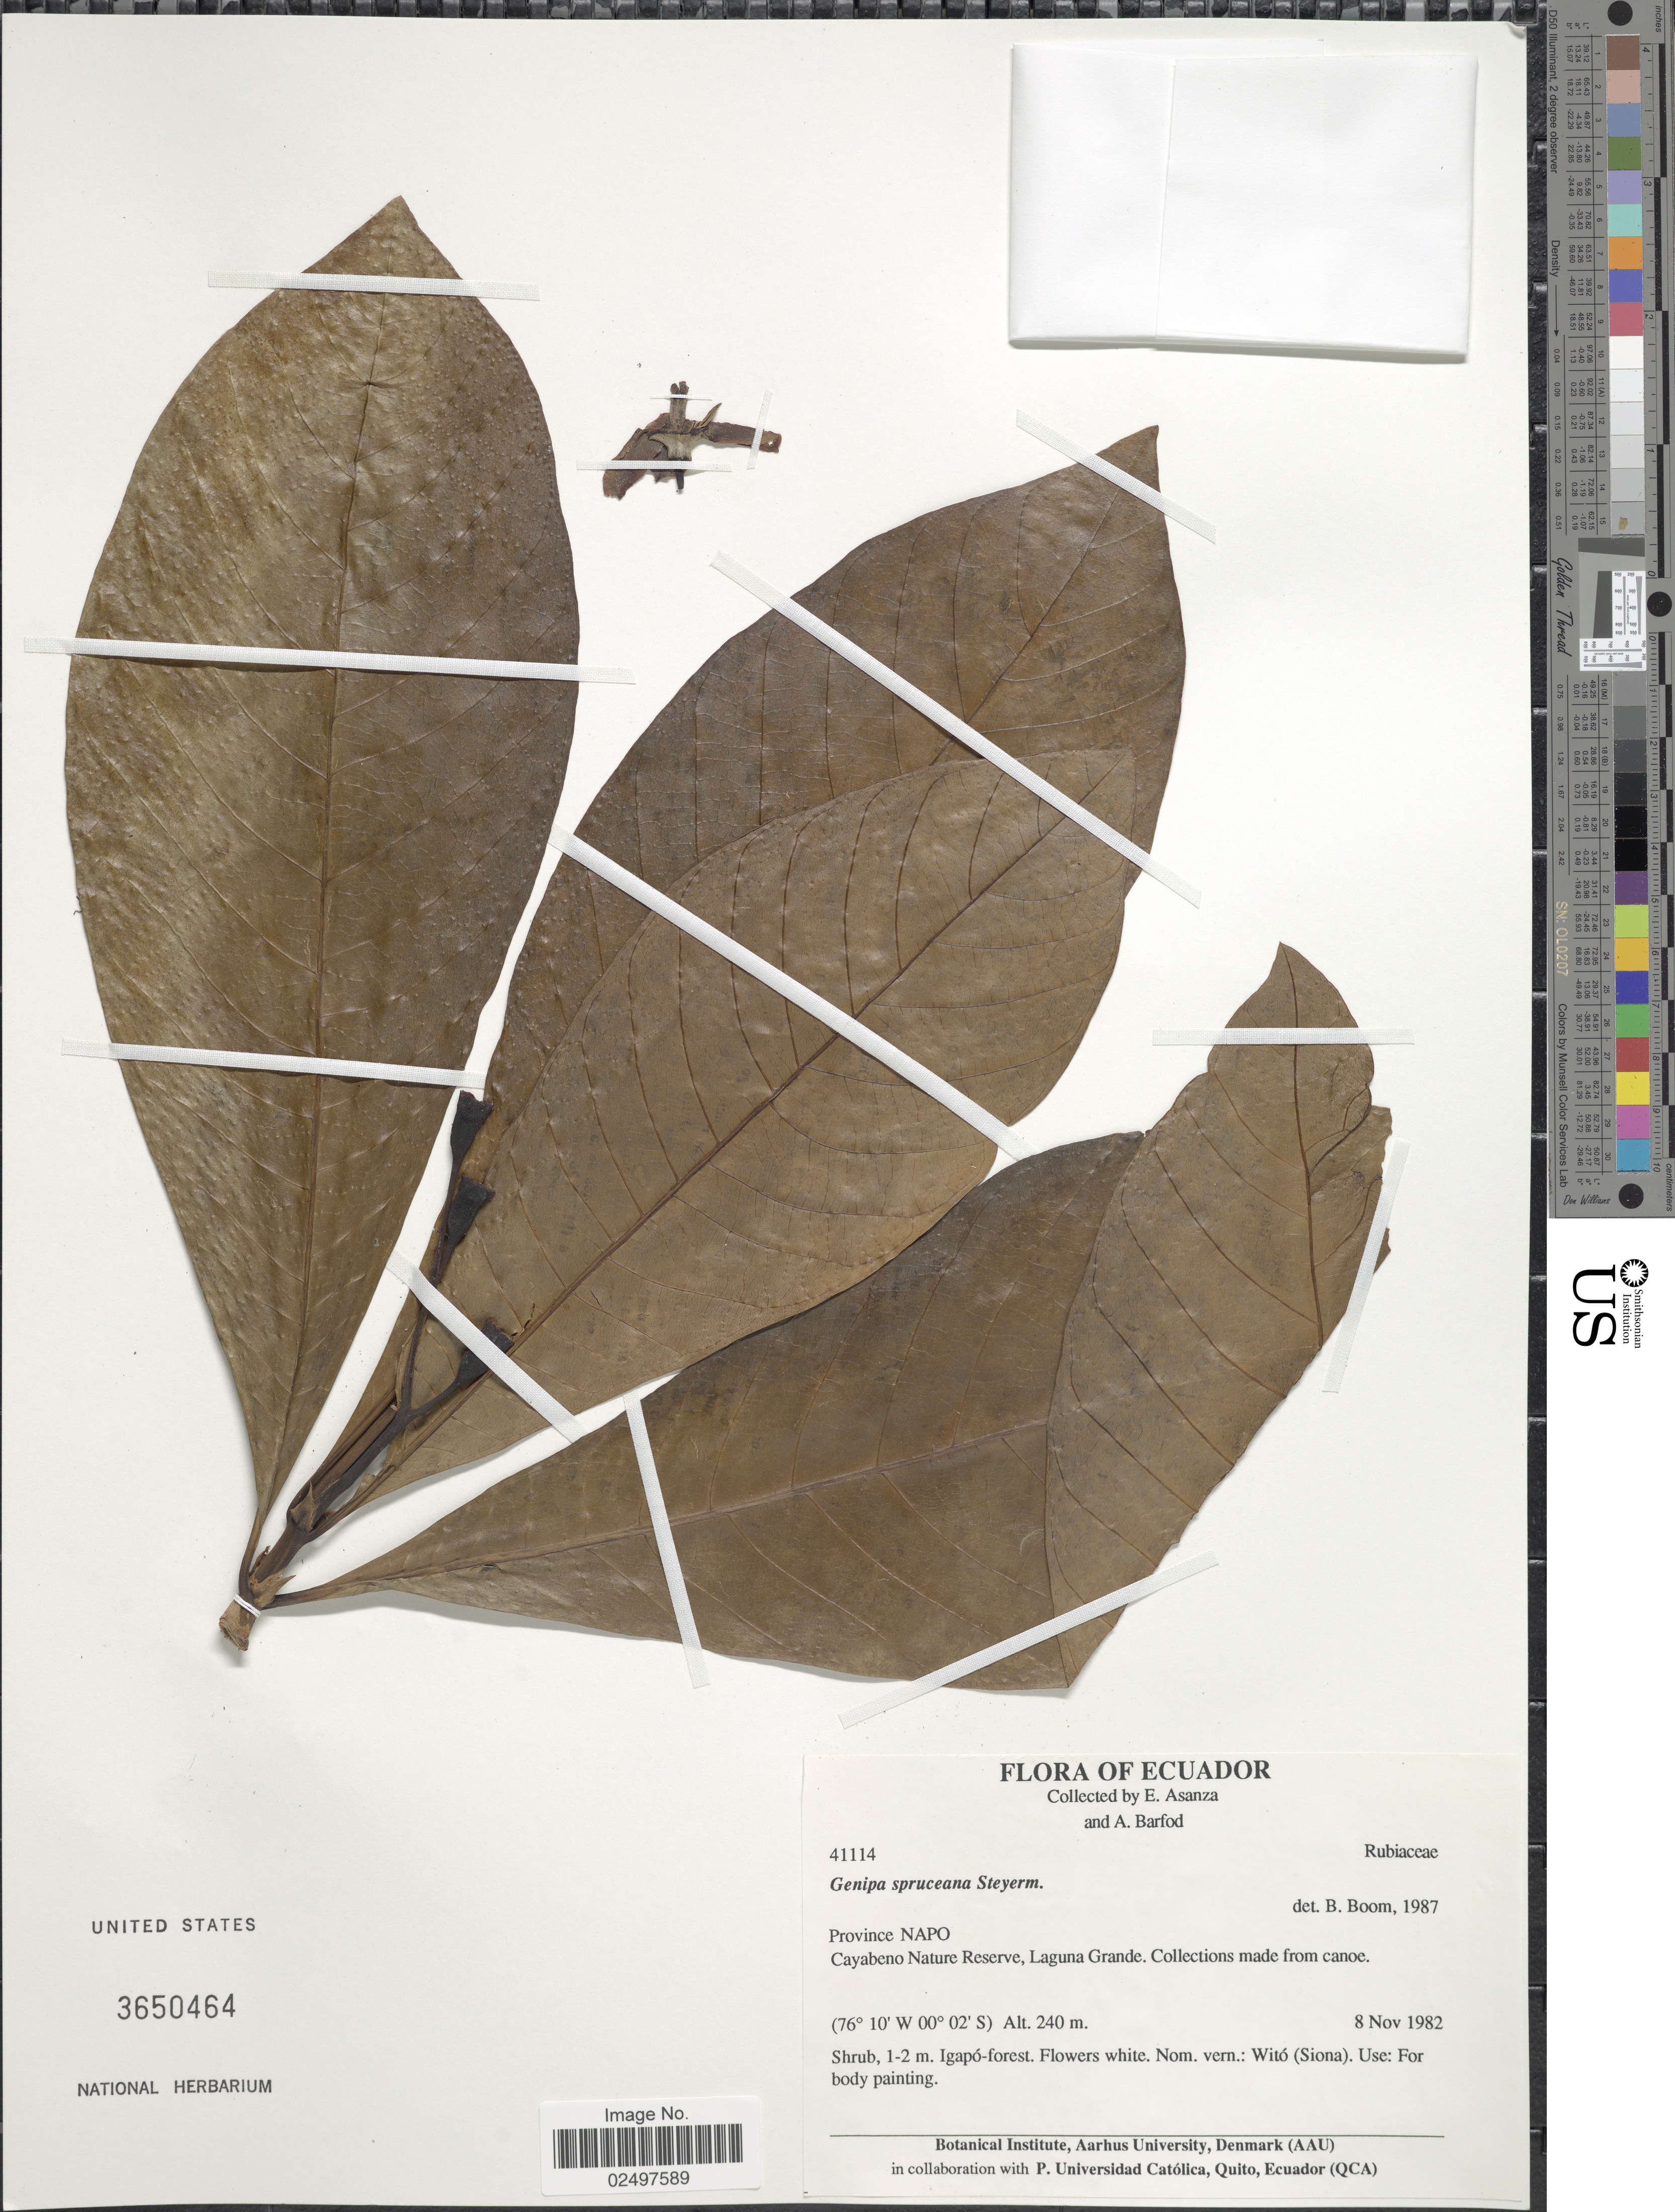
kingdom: Plantae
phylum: Tracheophyta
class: Magnoliopsida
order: Gentianales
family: Rubiaceae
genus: Genipa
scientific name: Genipa spruceana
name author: Steyerm.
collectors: E. Asanza & A. Barfod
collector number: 41114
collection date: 1982-11-08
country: Ecuador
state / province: Napo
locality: Cayabeno Nature Reserve, Laguna Grande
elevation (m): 240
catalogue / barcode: US 3650464